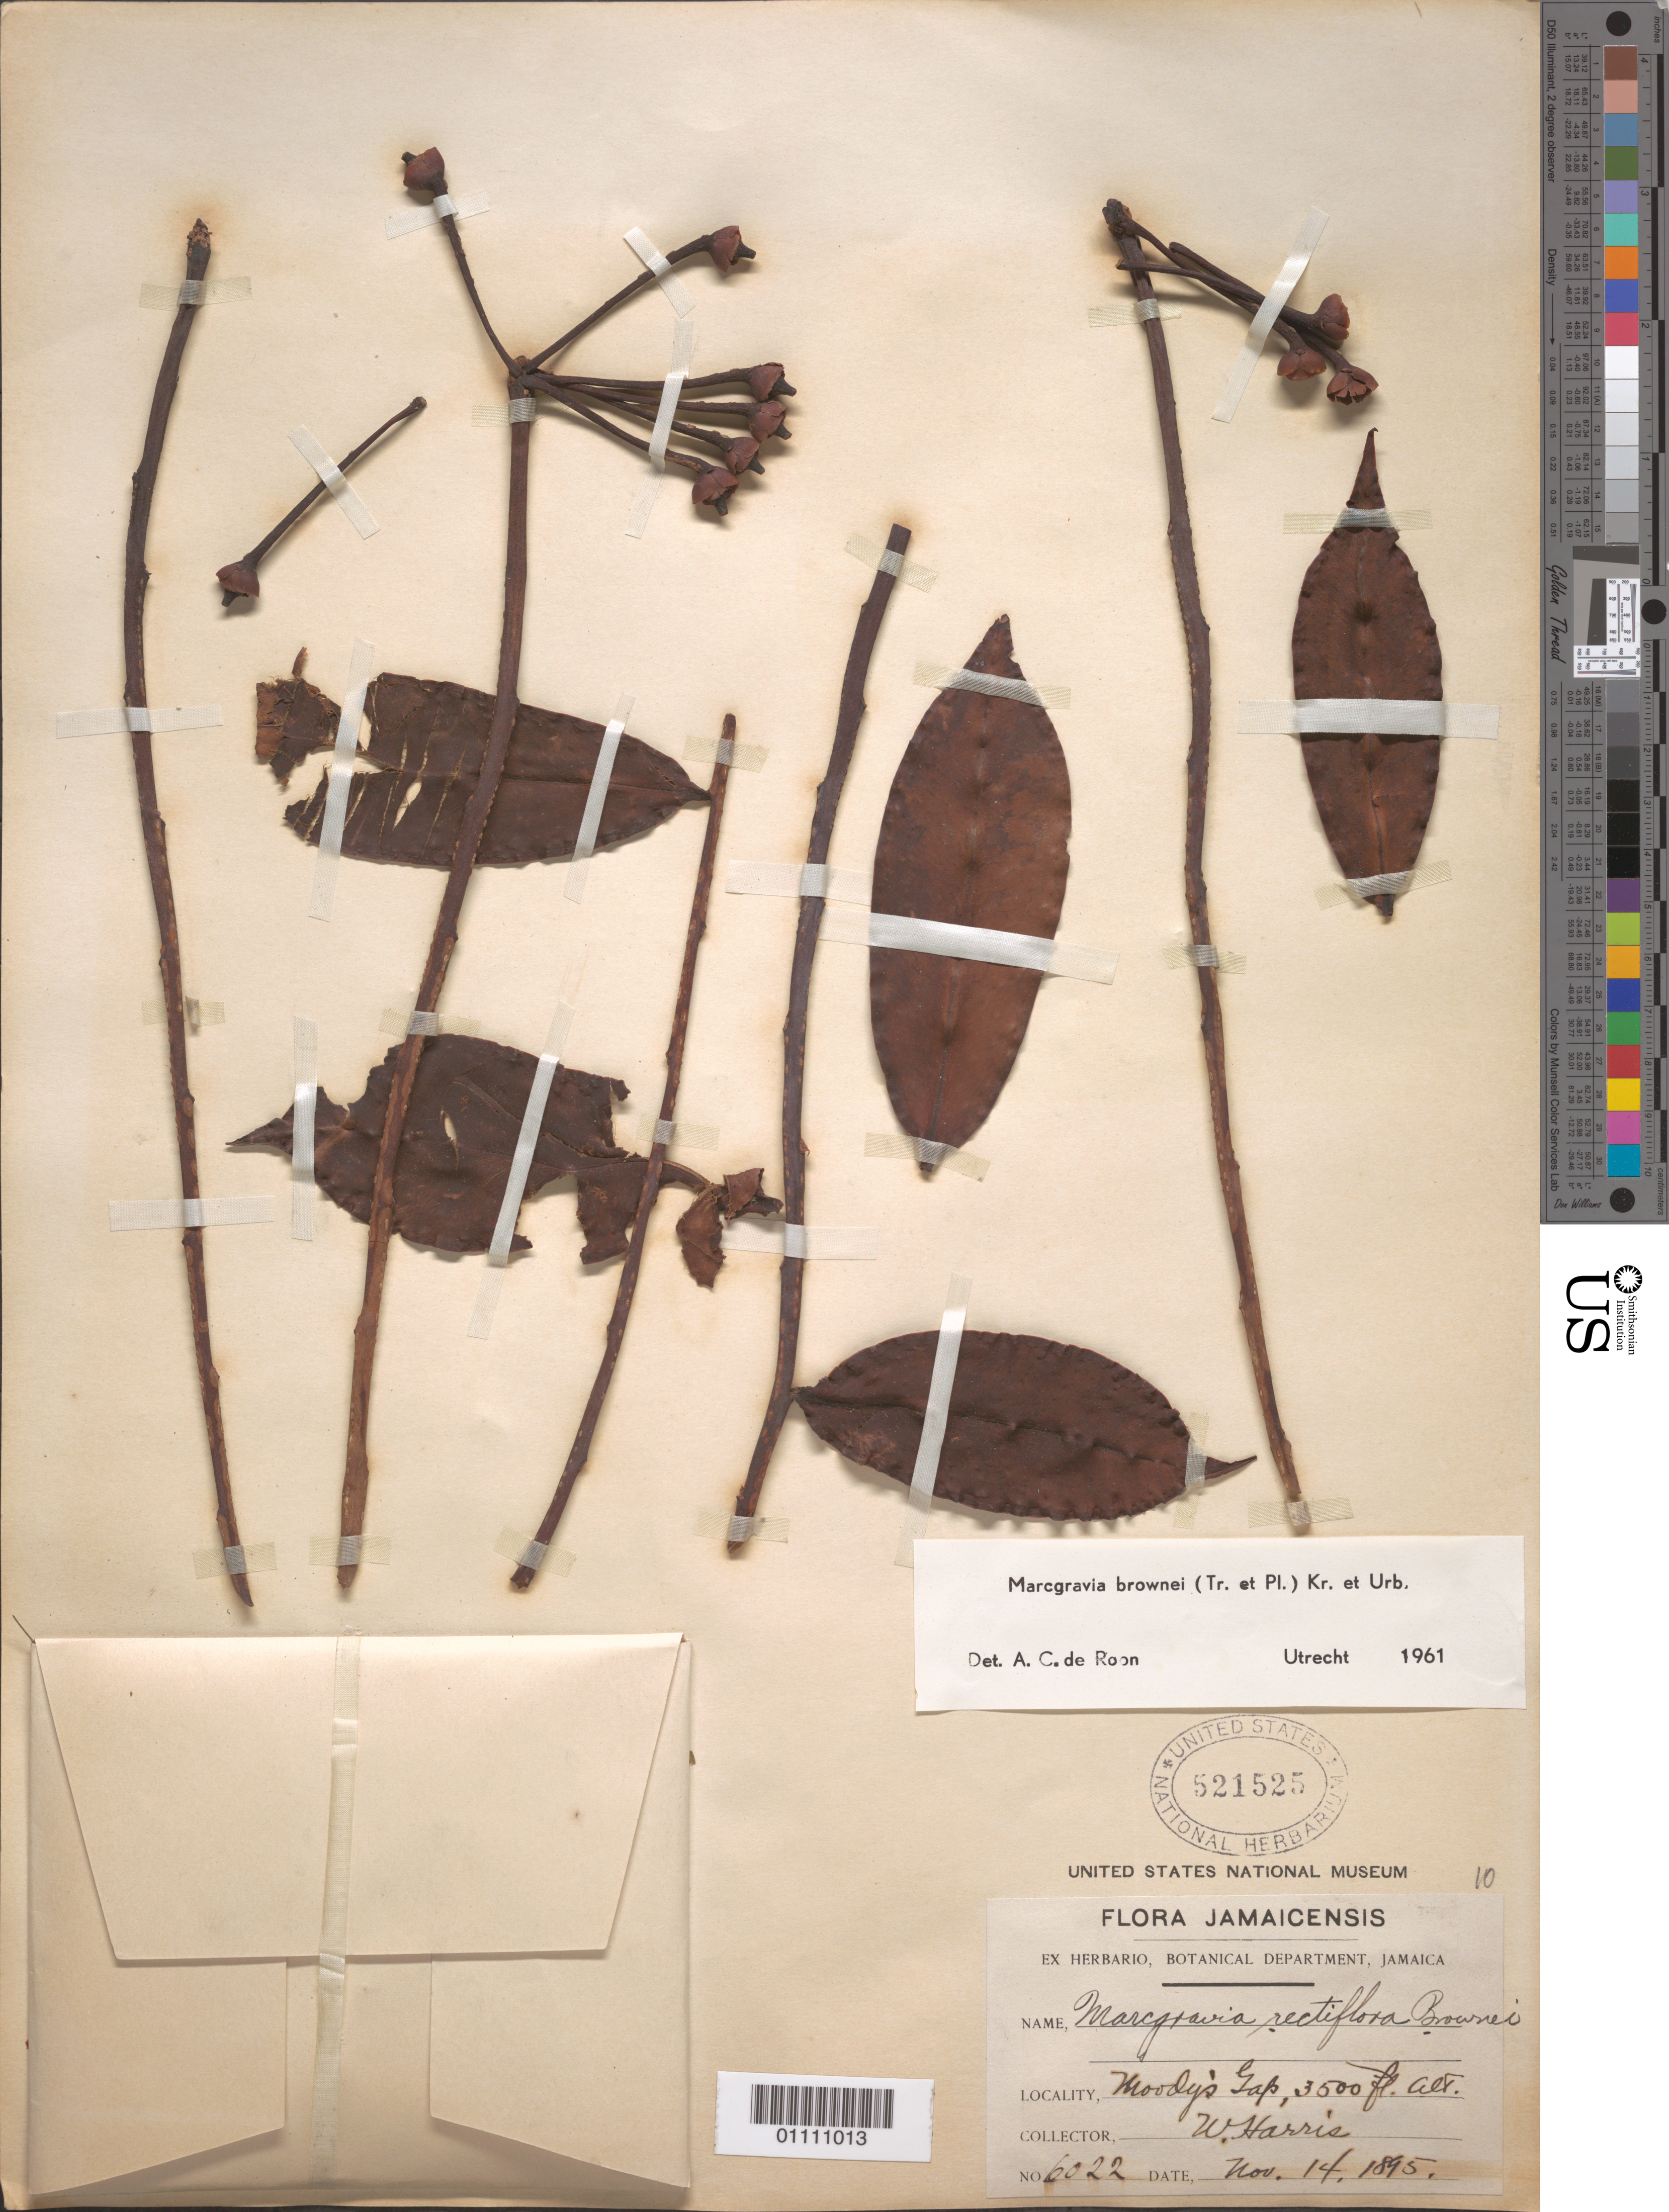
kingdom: Plantae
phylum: Tracheophyta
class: Magnoliopsida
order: Ericales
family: Marcgraviaceae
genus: Marcgravia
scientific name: Marcgravia brownei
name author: (Triana & Planch.) Krug & Urb.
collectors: W. Harris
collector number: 6022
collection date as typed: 14 Nov 1895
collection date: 1895-11-14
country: Jamaica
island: Jamaica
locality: Moody's Gap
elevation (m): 1067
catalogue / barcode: US 521525